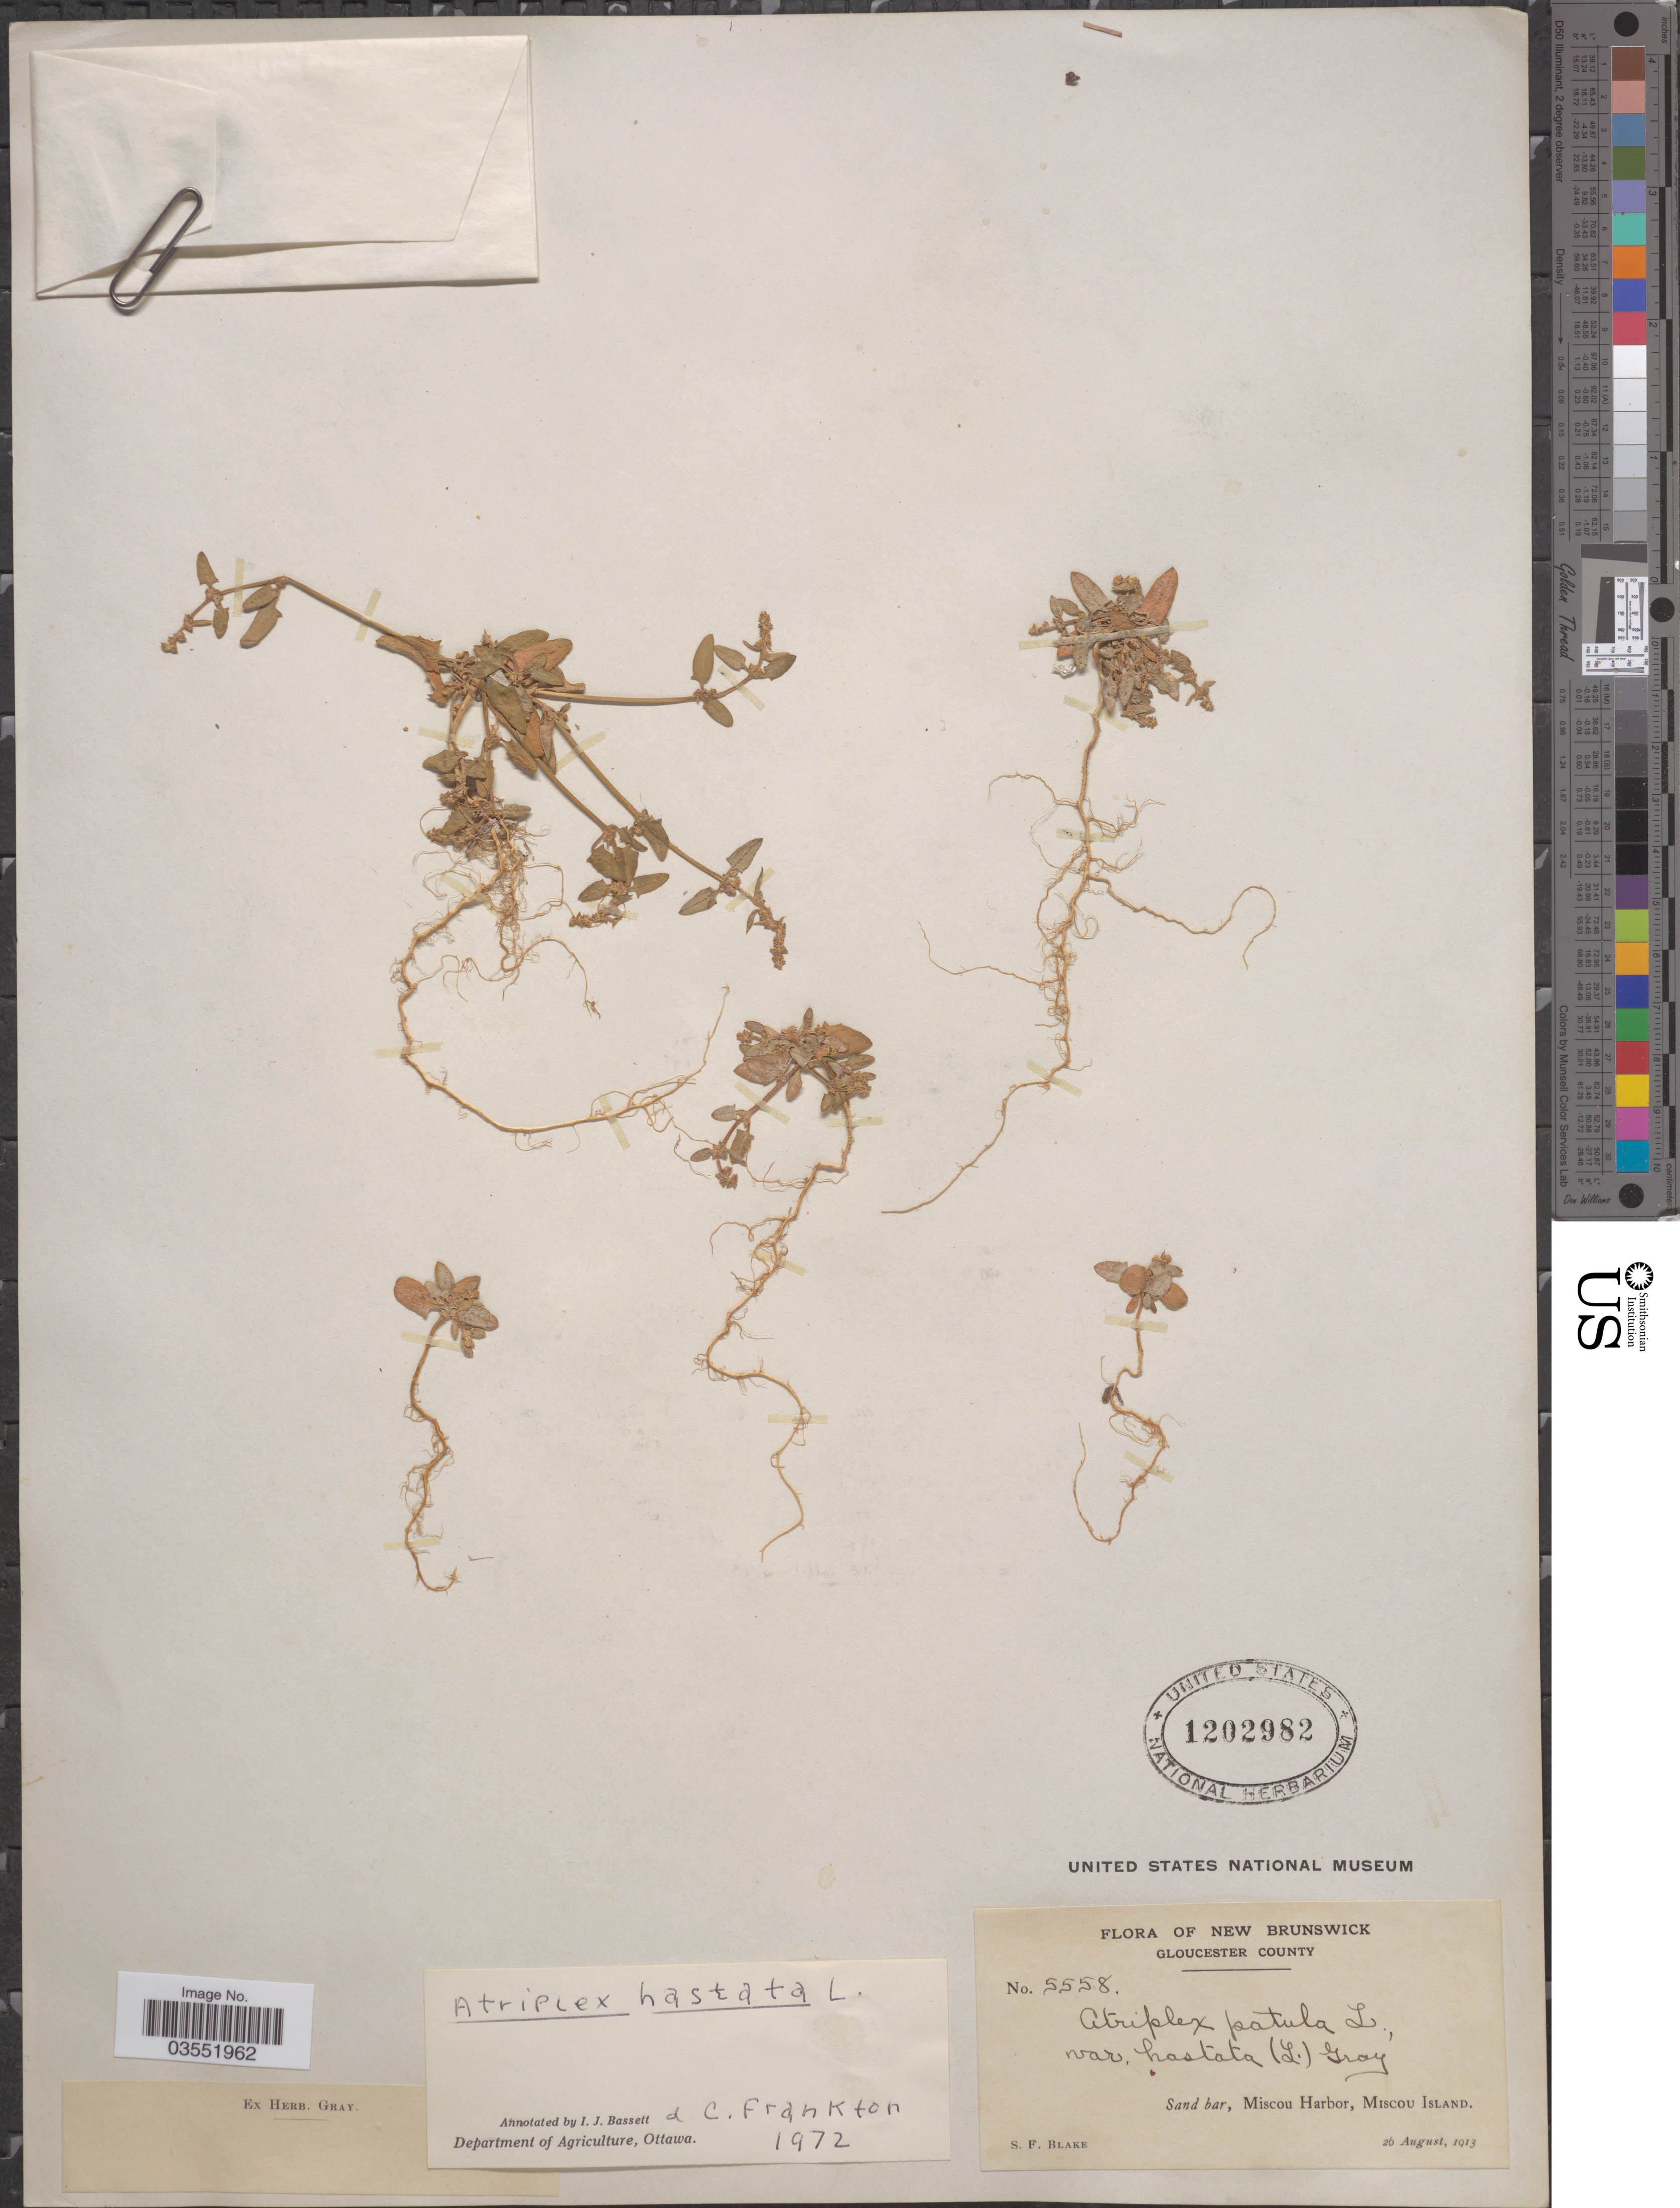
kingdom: Plantae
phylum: Tracheophyta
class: Magnoliopsida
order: Caryophyllales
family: Amaranthaceae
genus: Atriplex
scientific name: Atriplex hastata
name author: L.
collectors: S. Blake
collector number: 5558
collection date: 1913-08-26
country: Canada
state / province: New Brunswick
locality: Gloucester County. Sand bar, Miscou Harbor, Miscou Island.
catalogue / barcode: US 1202982